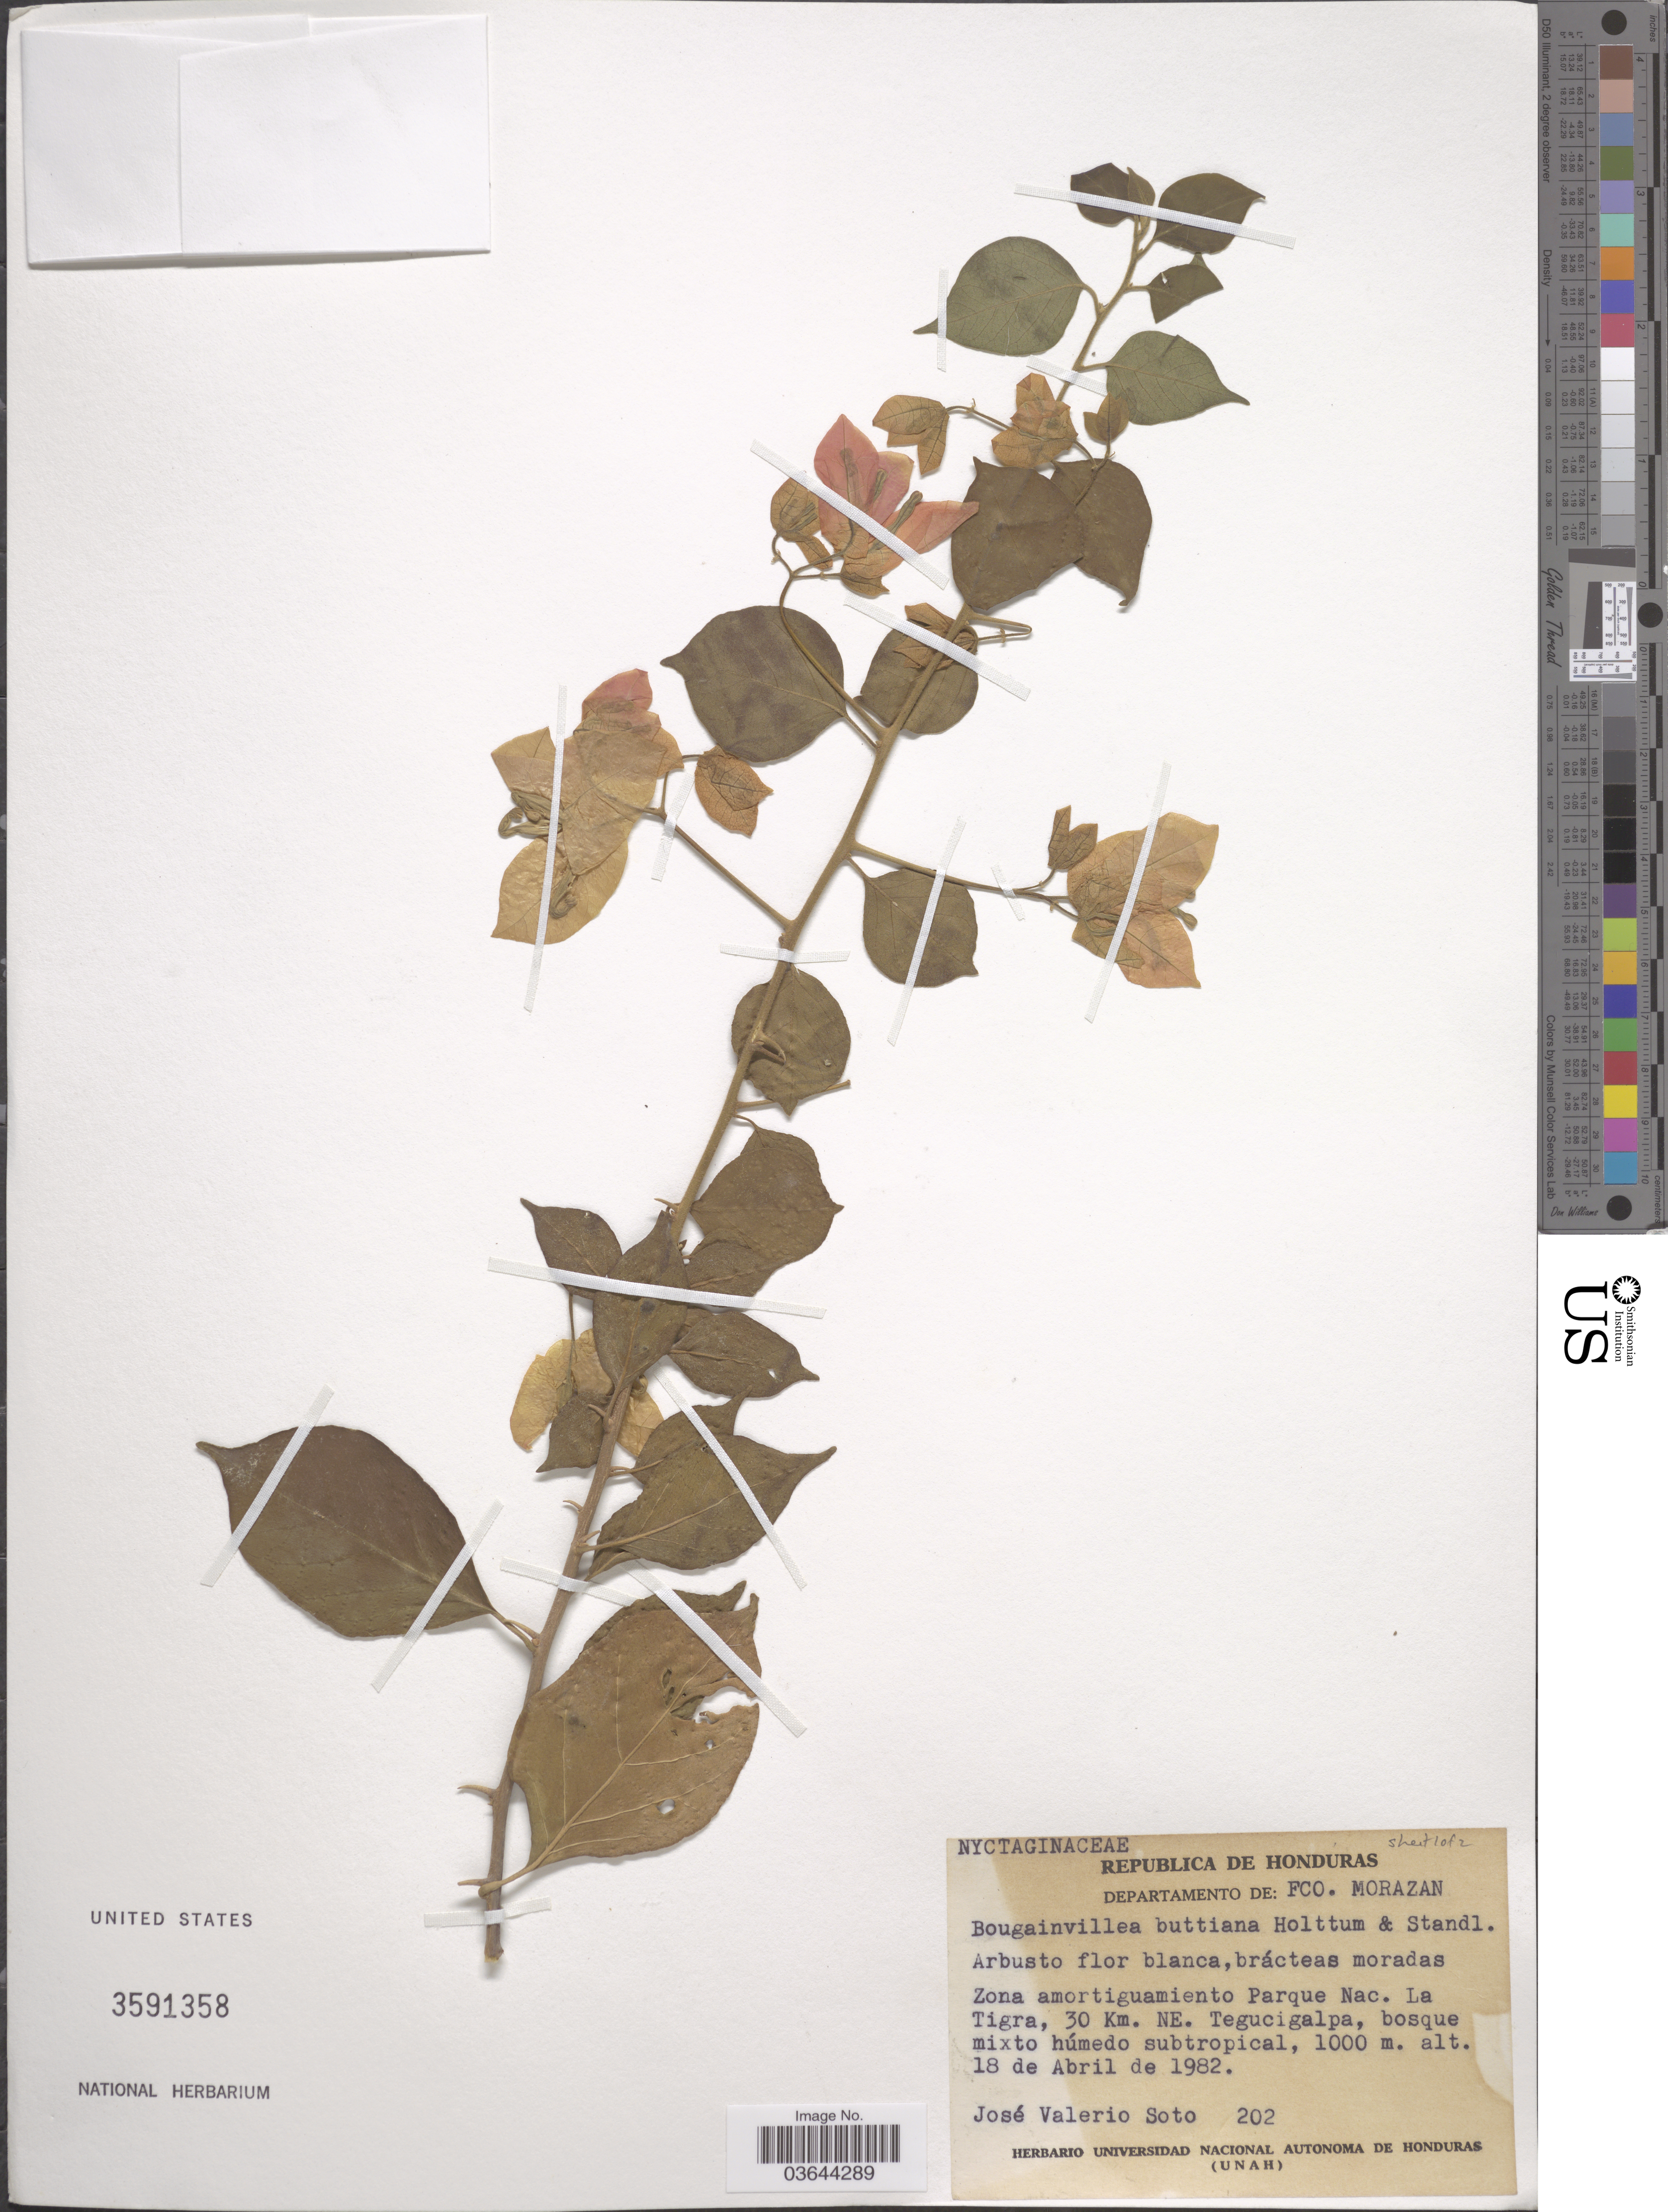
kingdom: Plantae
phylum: Tracheophyta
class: Magnoliopsida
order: Caryophyllales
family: Nyctaginaceae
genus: Bougainvillea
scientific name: Bougainvillea buttiana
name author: Holttum & Standl.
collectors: J. Soto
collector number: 202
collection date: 1982-04-18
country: Honduras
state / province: Fco. Morazán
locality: Departamento de: Fco. Morazan. Zona amortiguamiento Parque Nac. La Tigra, 30 Km. NE. Tegucigalpa.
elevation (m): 1000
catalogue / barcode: US 3591358